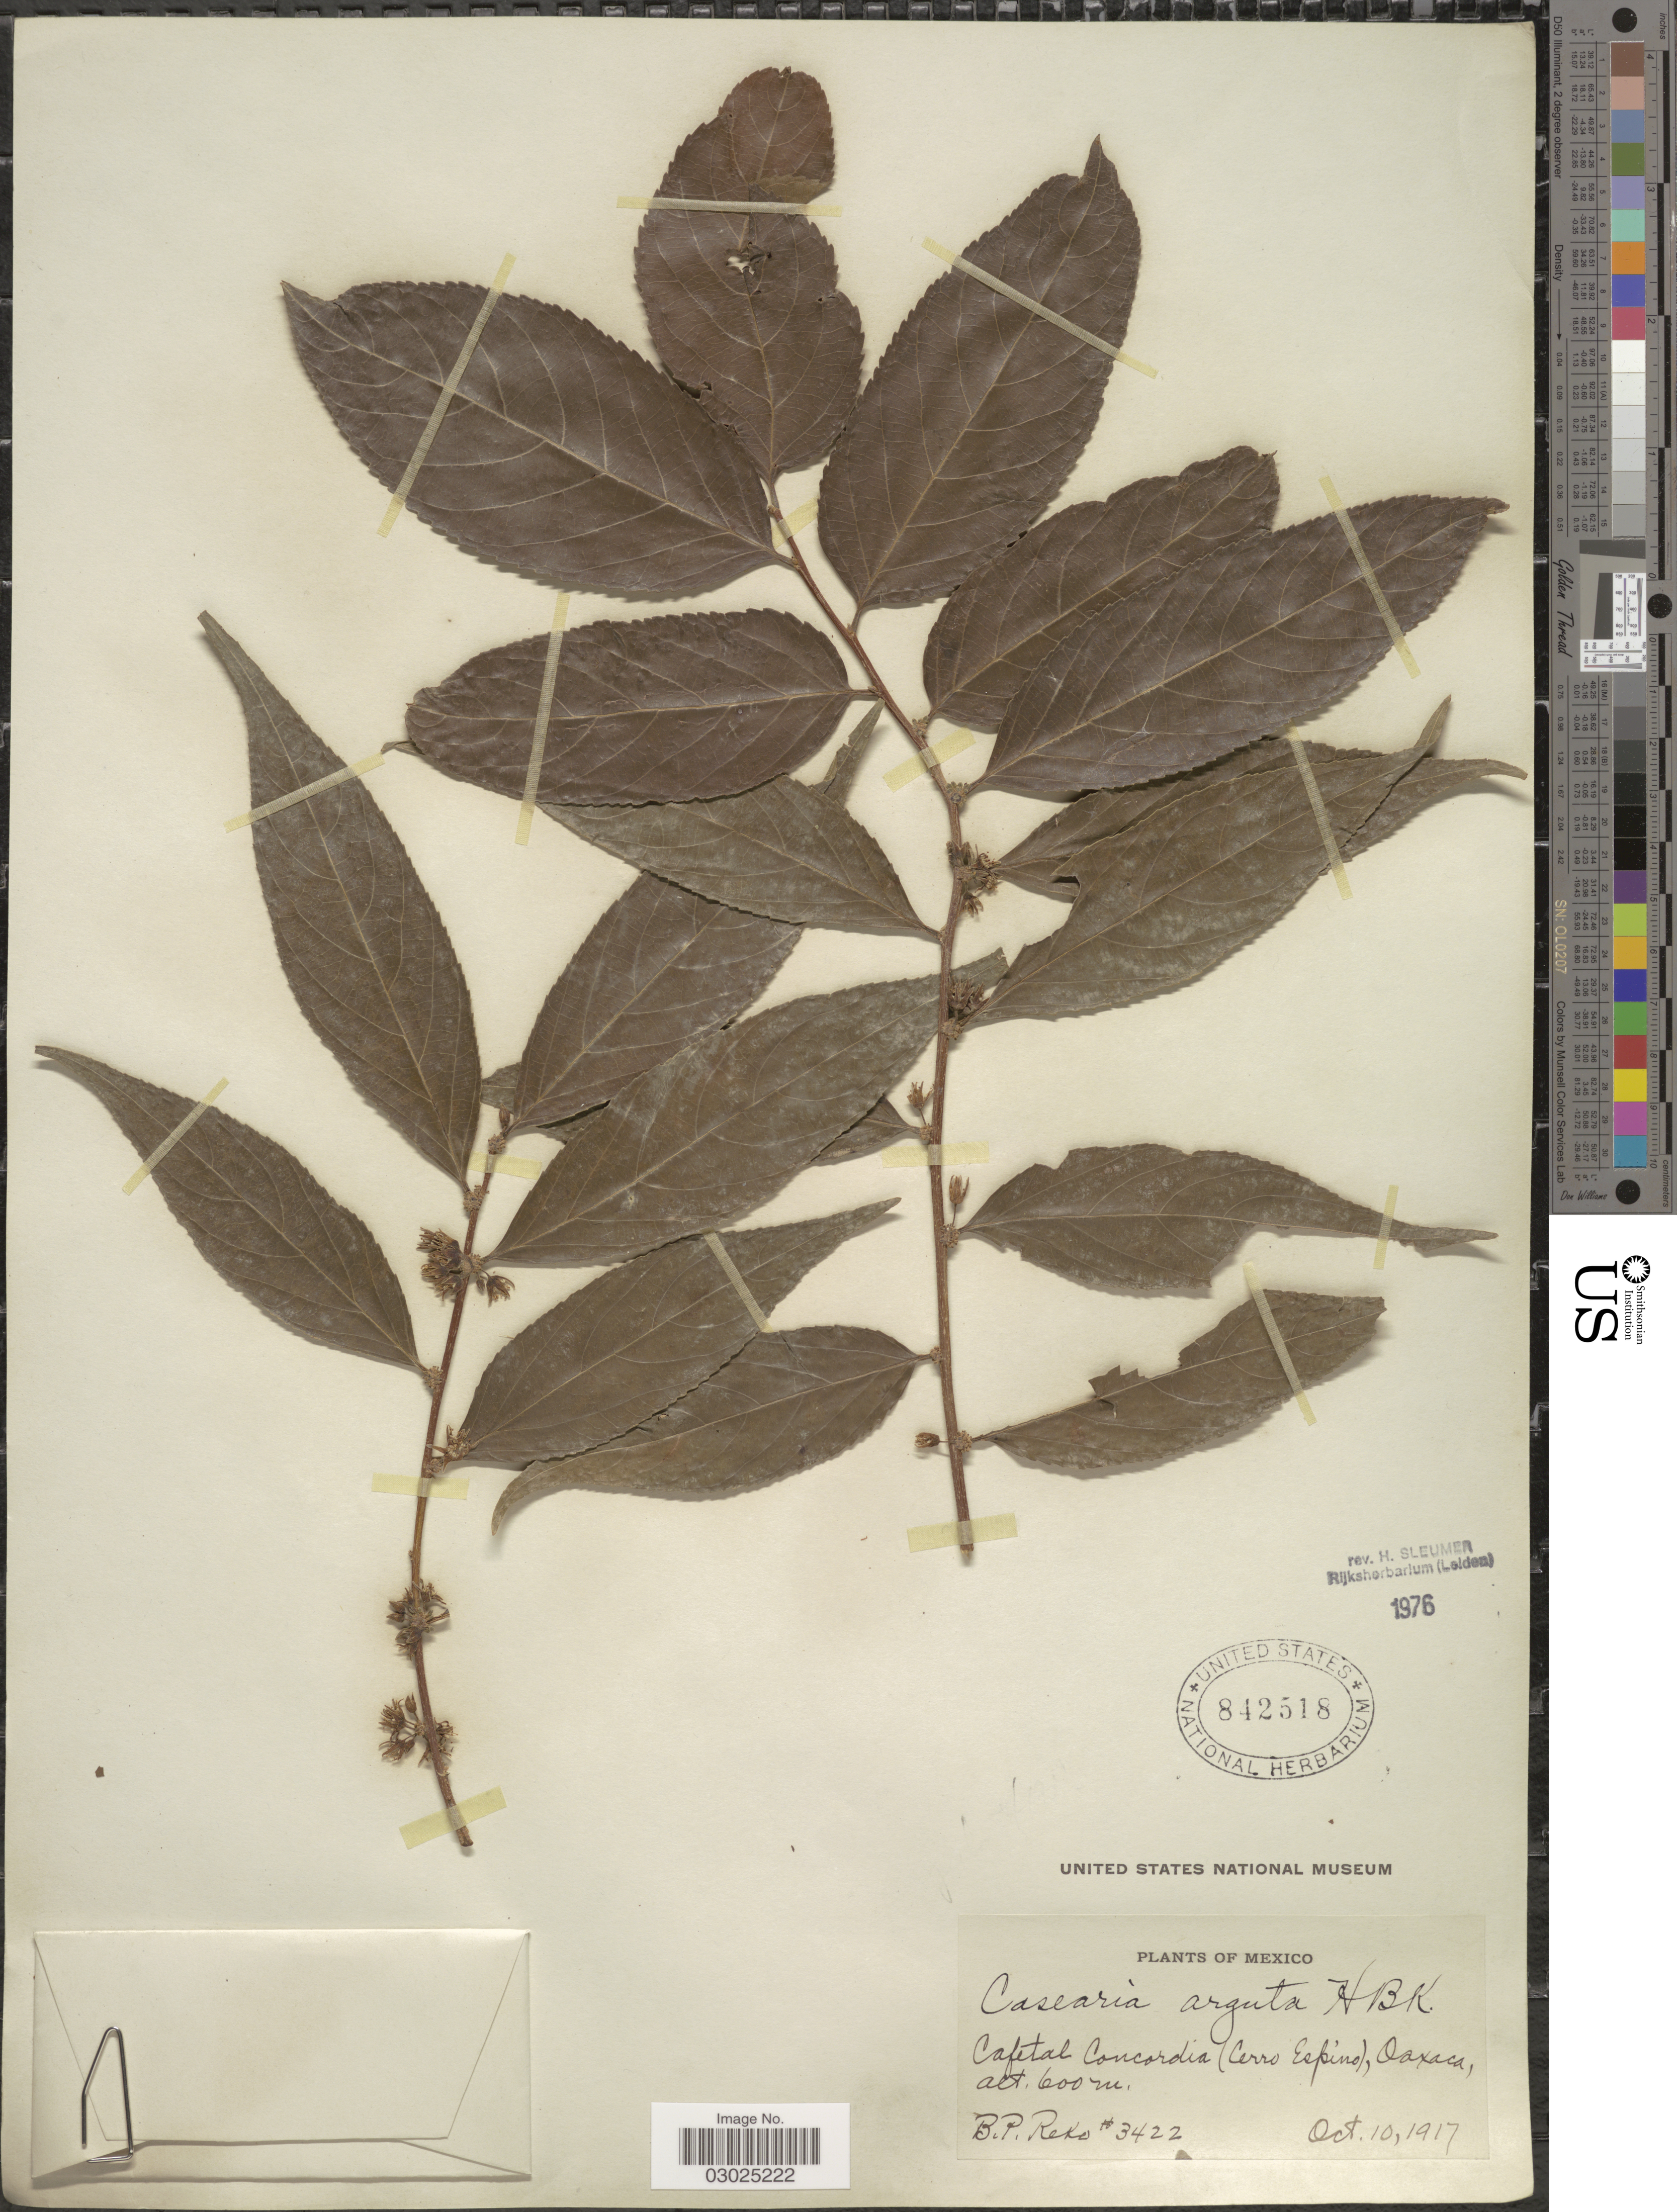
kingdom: Plantae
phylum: Tracheophyta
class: Magnoliopsida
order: Malpighiales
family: Salicaceae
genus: Casearia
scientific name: Casearia arguta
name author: Kunth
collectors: B. P. Reko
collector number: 3422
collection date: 1917-10-10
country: Mexico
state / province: Oaxaca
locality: Cafetal Concordia (Cerro Espino).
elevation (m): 600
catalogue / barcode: US 842518